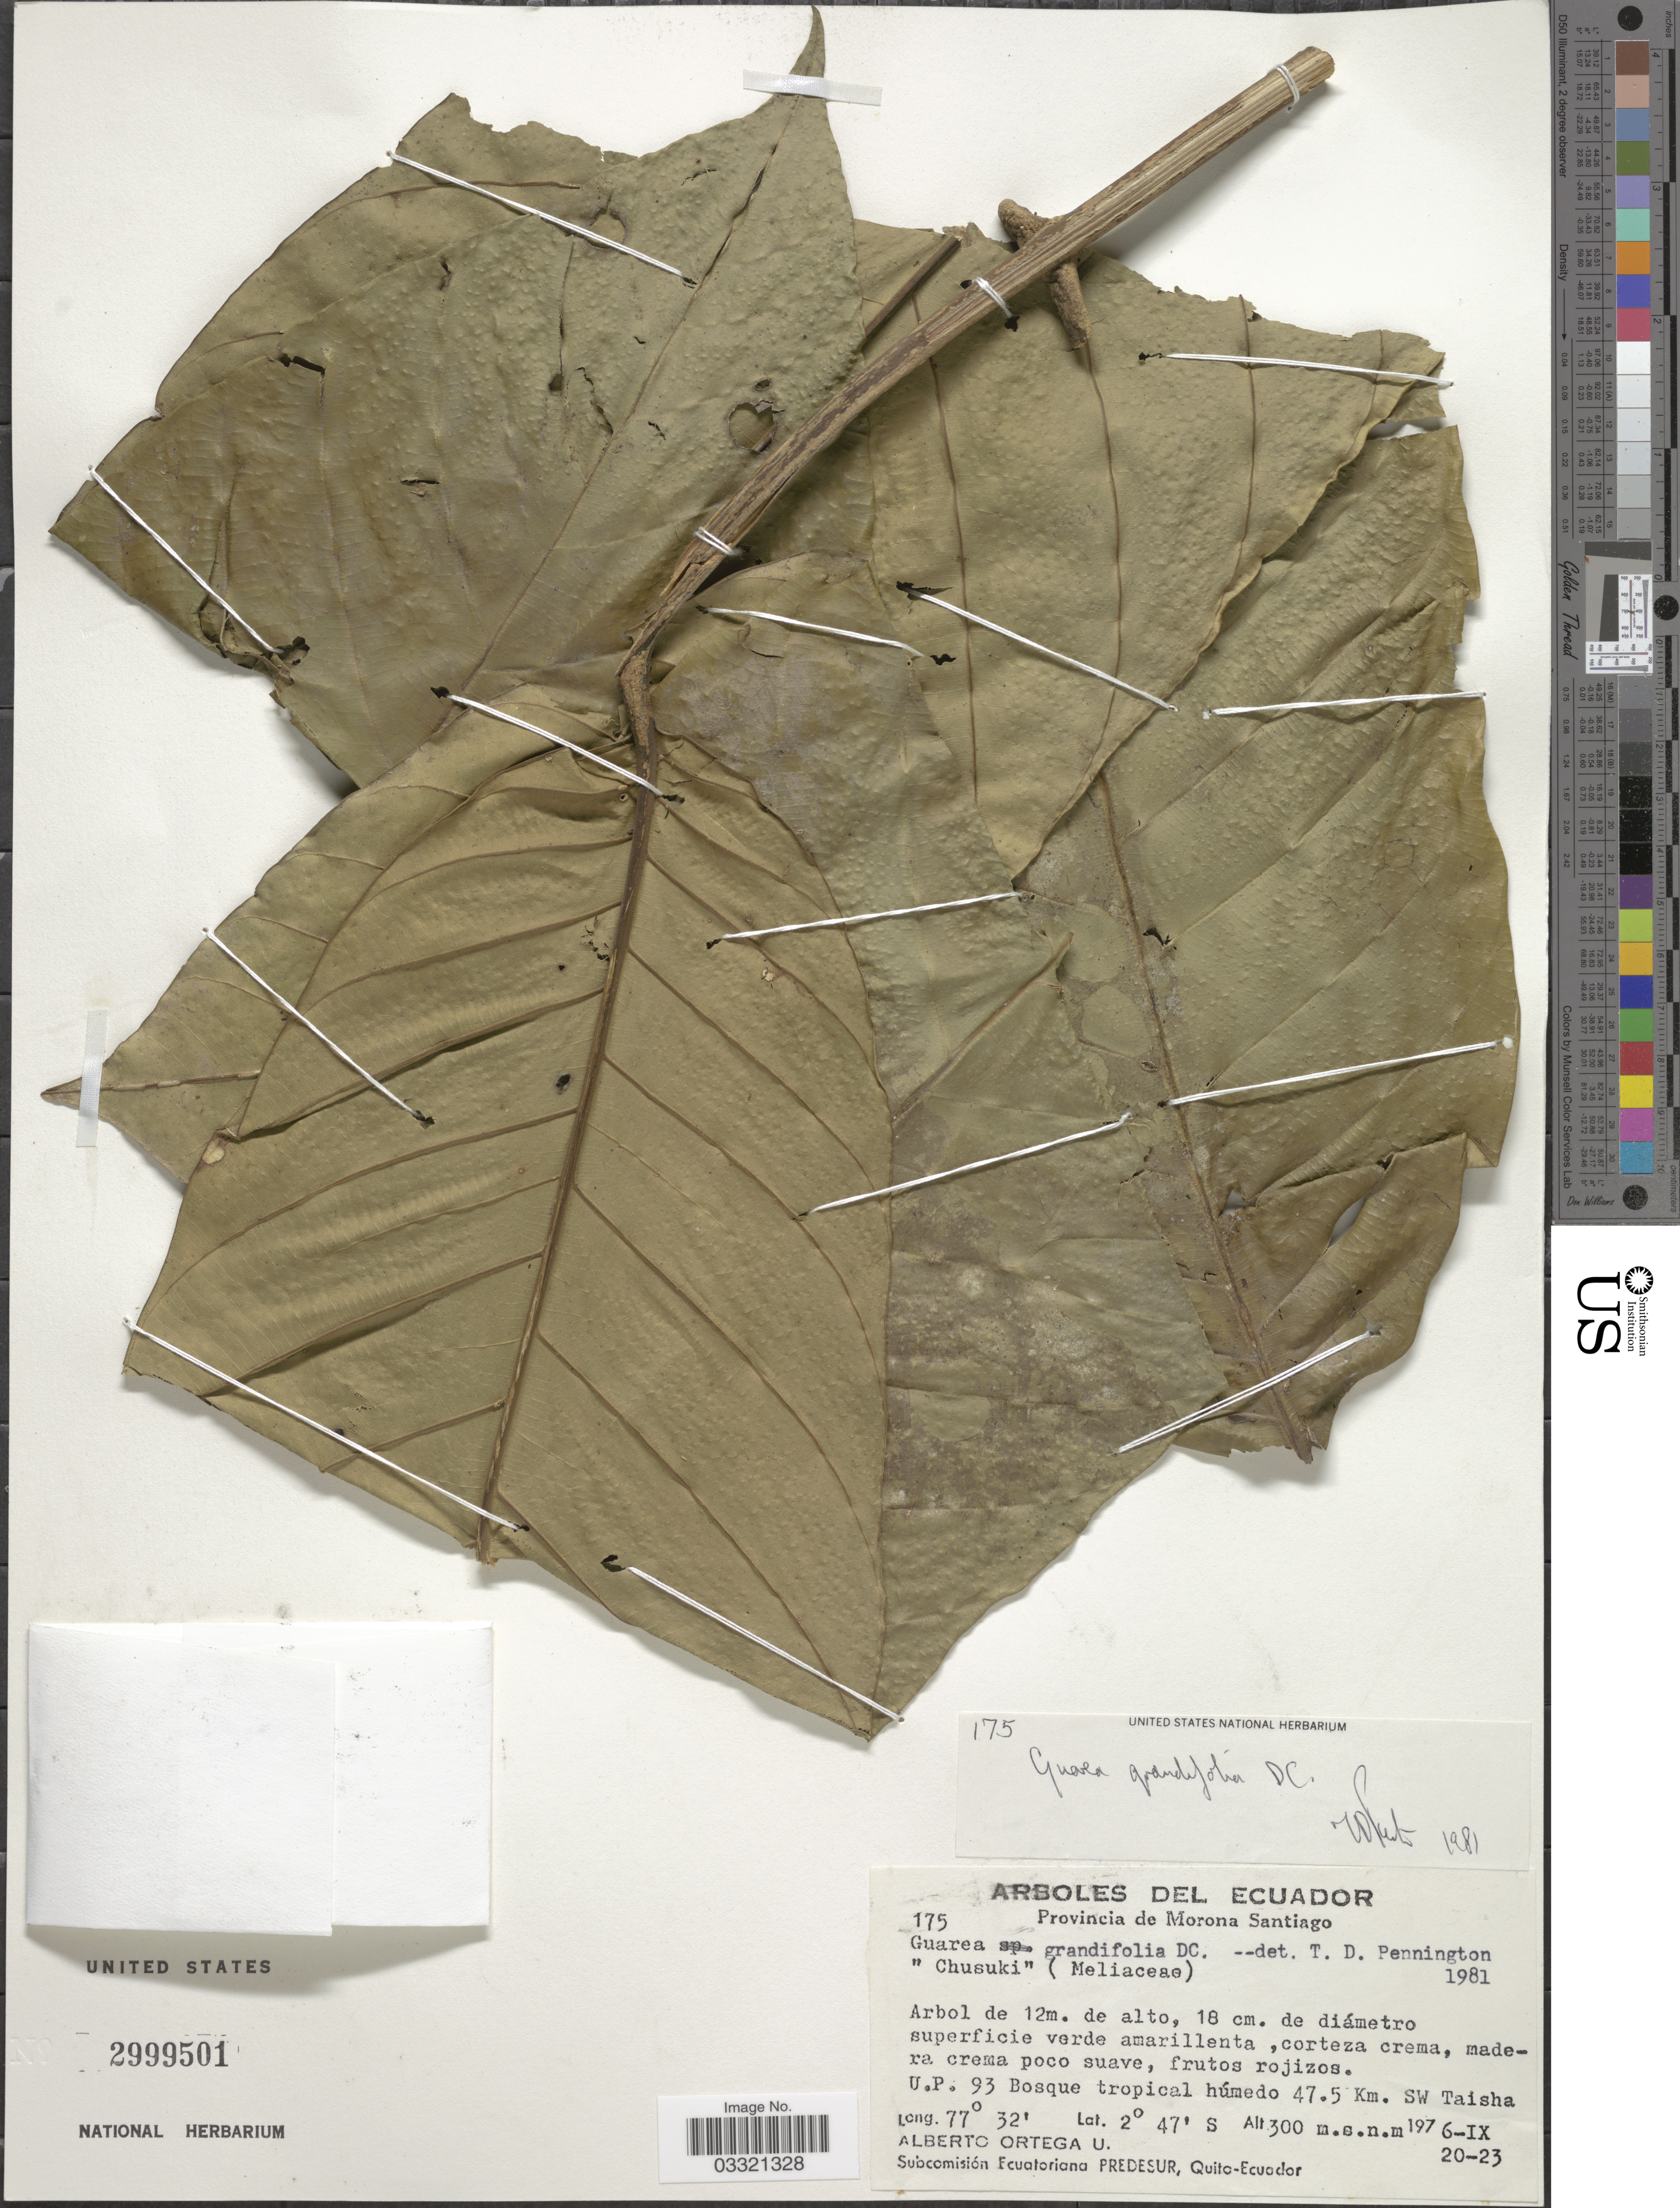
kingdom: Plantae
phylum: Tracheophyta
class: Magnoliopsida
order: Sapindales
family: Meliaceae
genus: Guarea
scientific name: Guarea grandifolia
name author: DC.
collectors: A. T. Ortega U.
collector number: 175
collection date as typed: Transcribed d/m/y: 6/9/20 to 6/9/23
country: Ecuador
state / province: Morona-Santiago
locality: Bosque tropical húmedo 47.5 Km. SW Taisha.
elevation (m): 300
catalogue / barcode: US 2999501